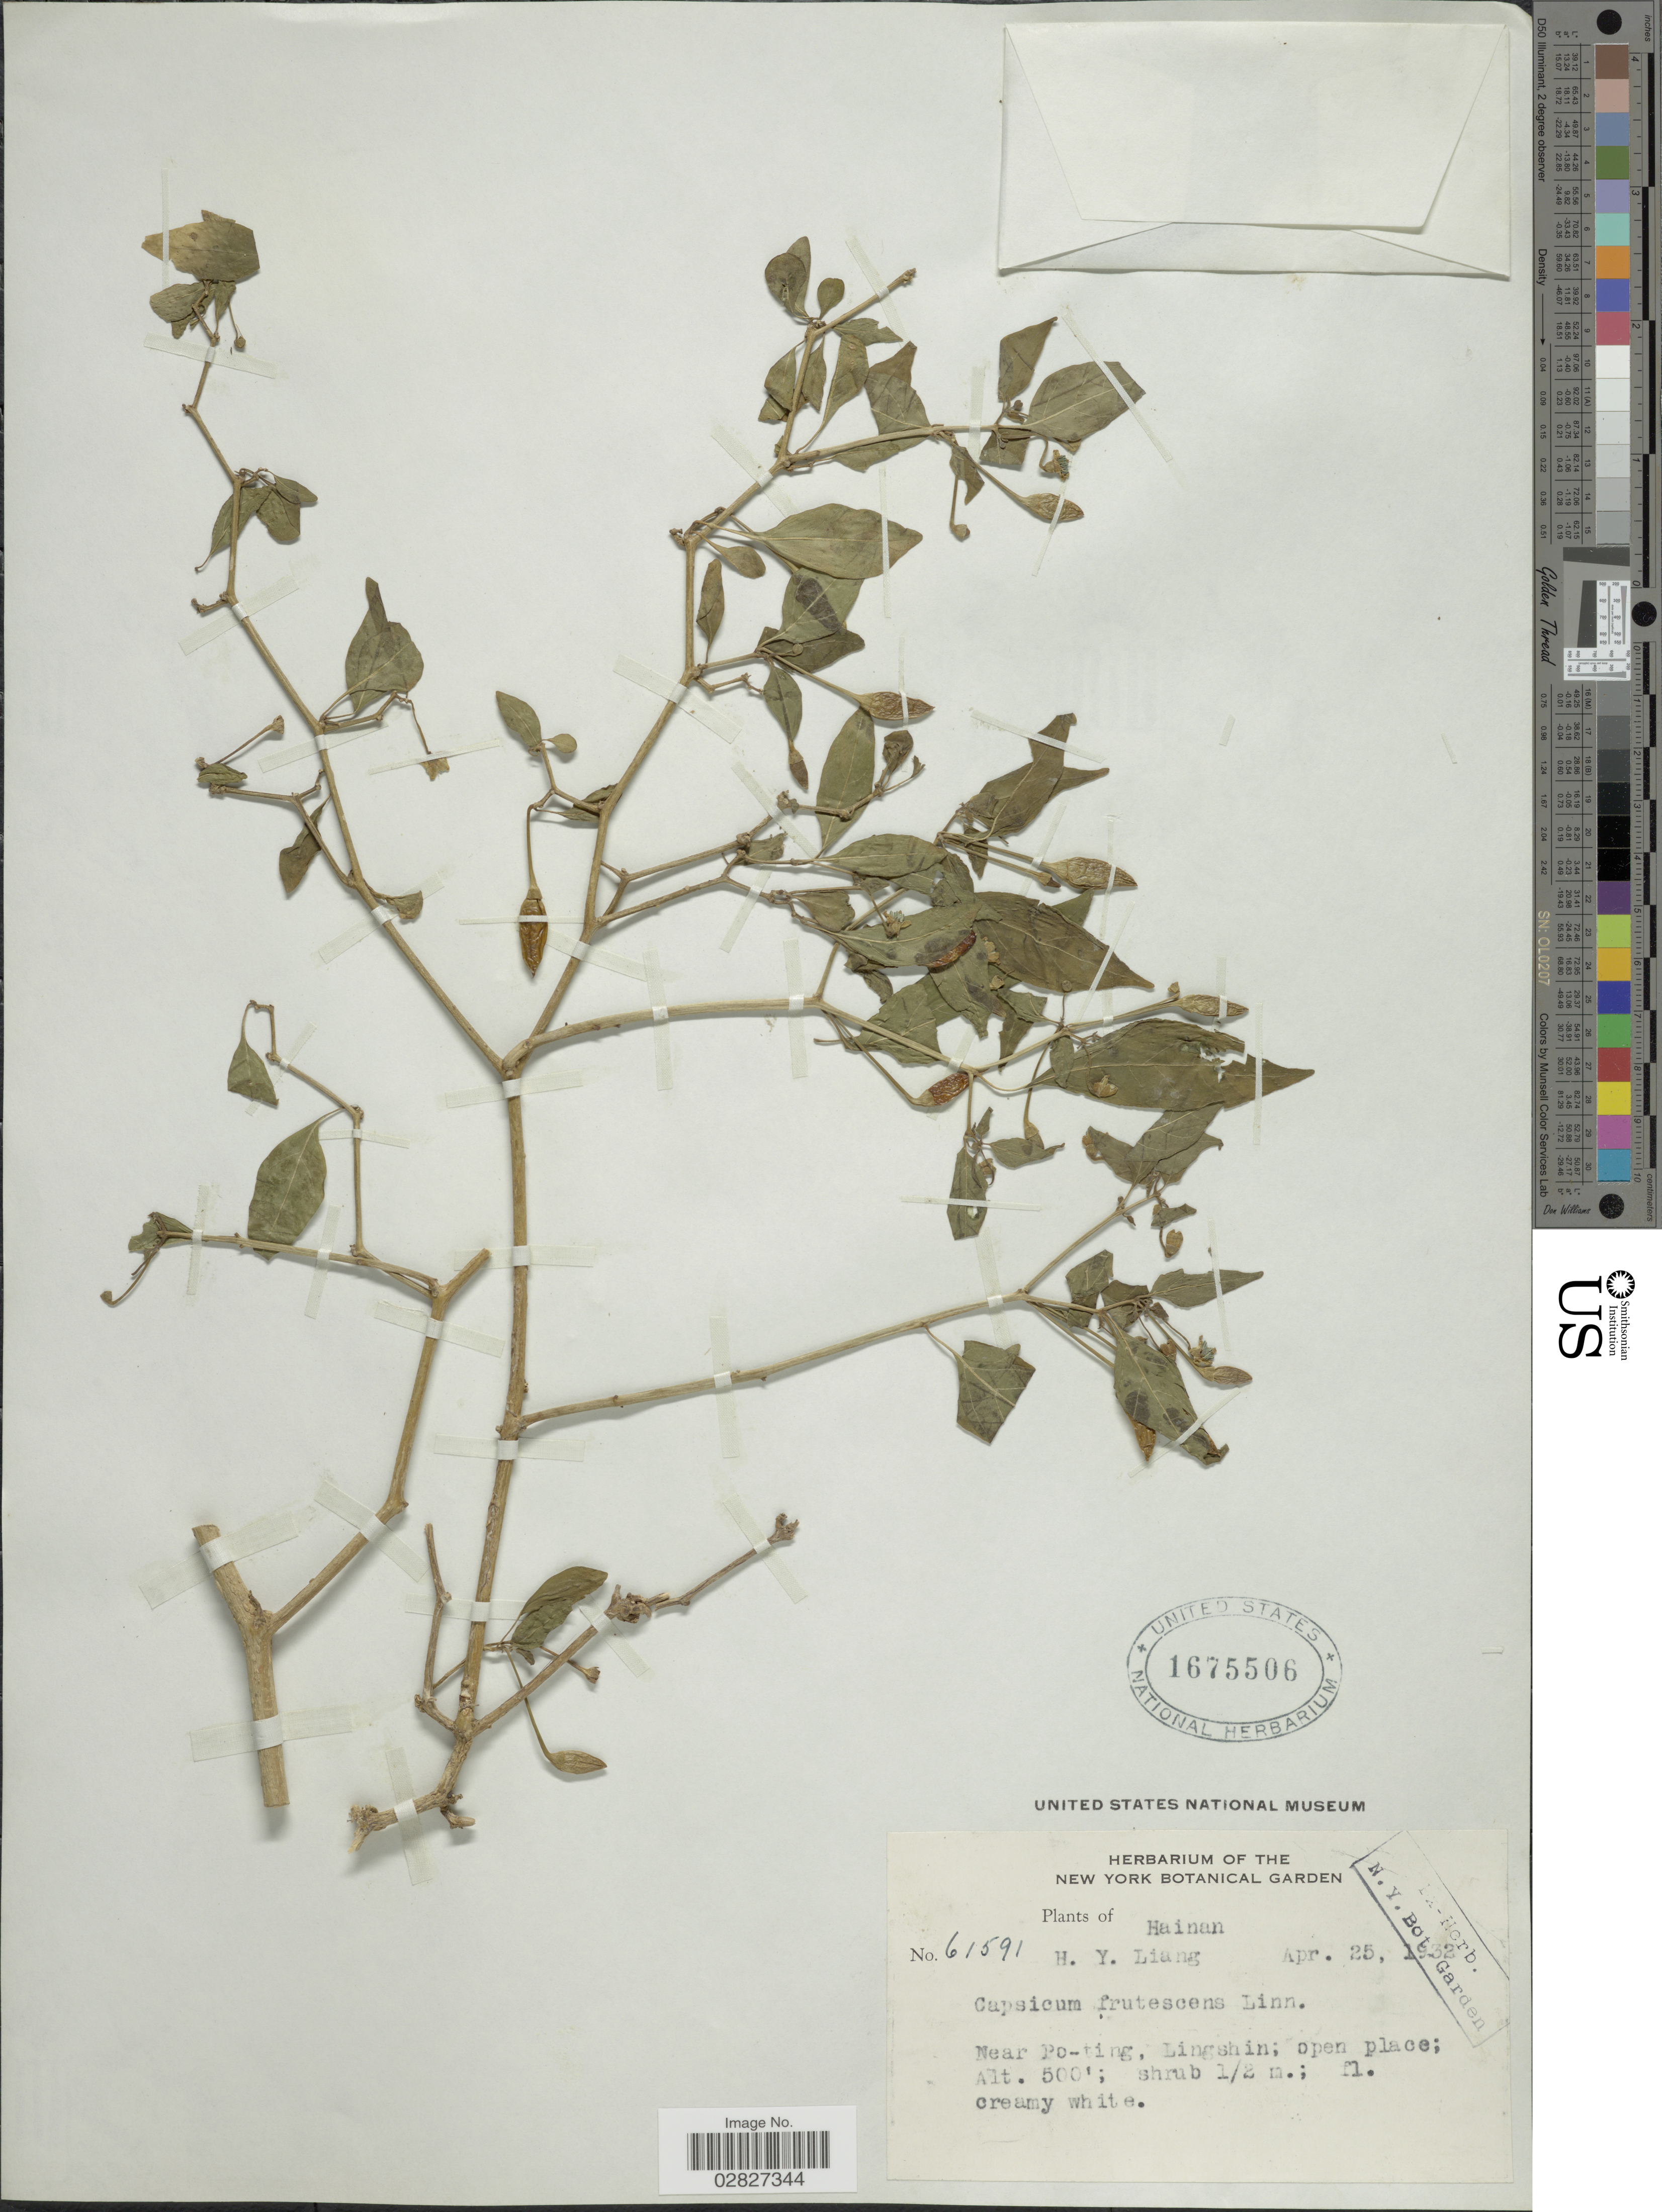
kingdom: Plantae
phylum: Tracheophyta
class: Magnoliopsida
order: Solanales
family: Solanaceae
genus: Capsicum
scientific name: Capsicum frutescens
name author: L.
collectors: H. Y. Liang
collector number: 61591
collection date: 1932-04-25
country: China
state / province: Hainan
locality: Near Po-ting, Lingshin.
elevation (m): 152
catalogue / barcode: US 1675506